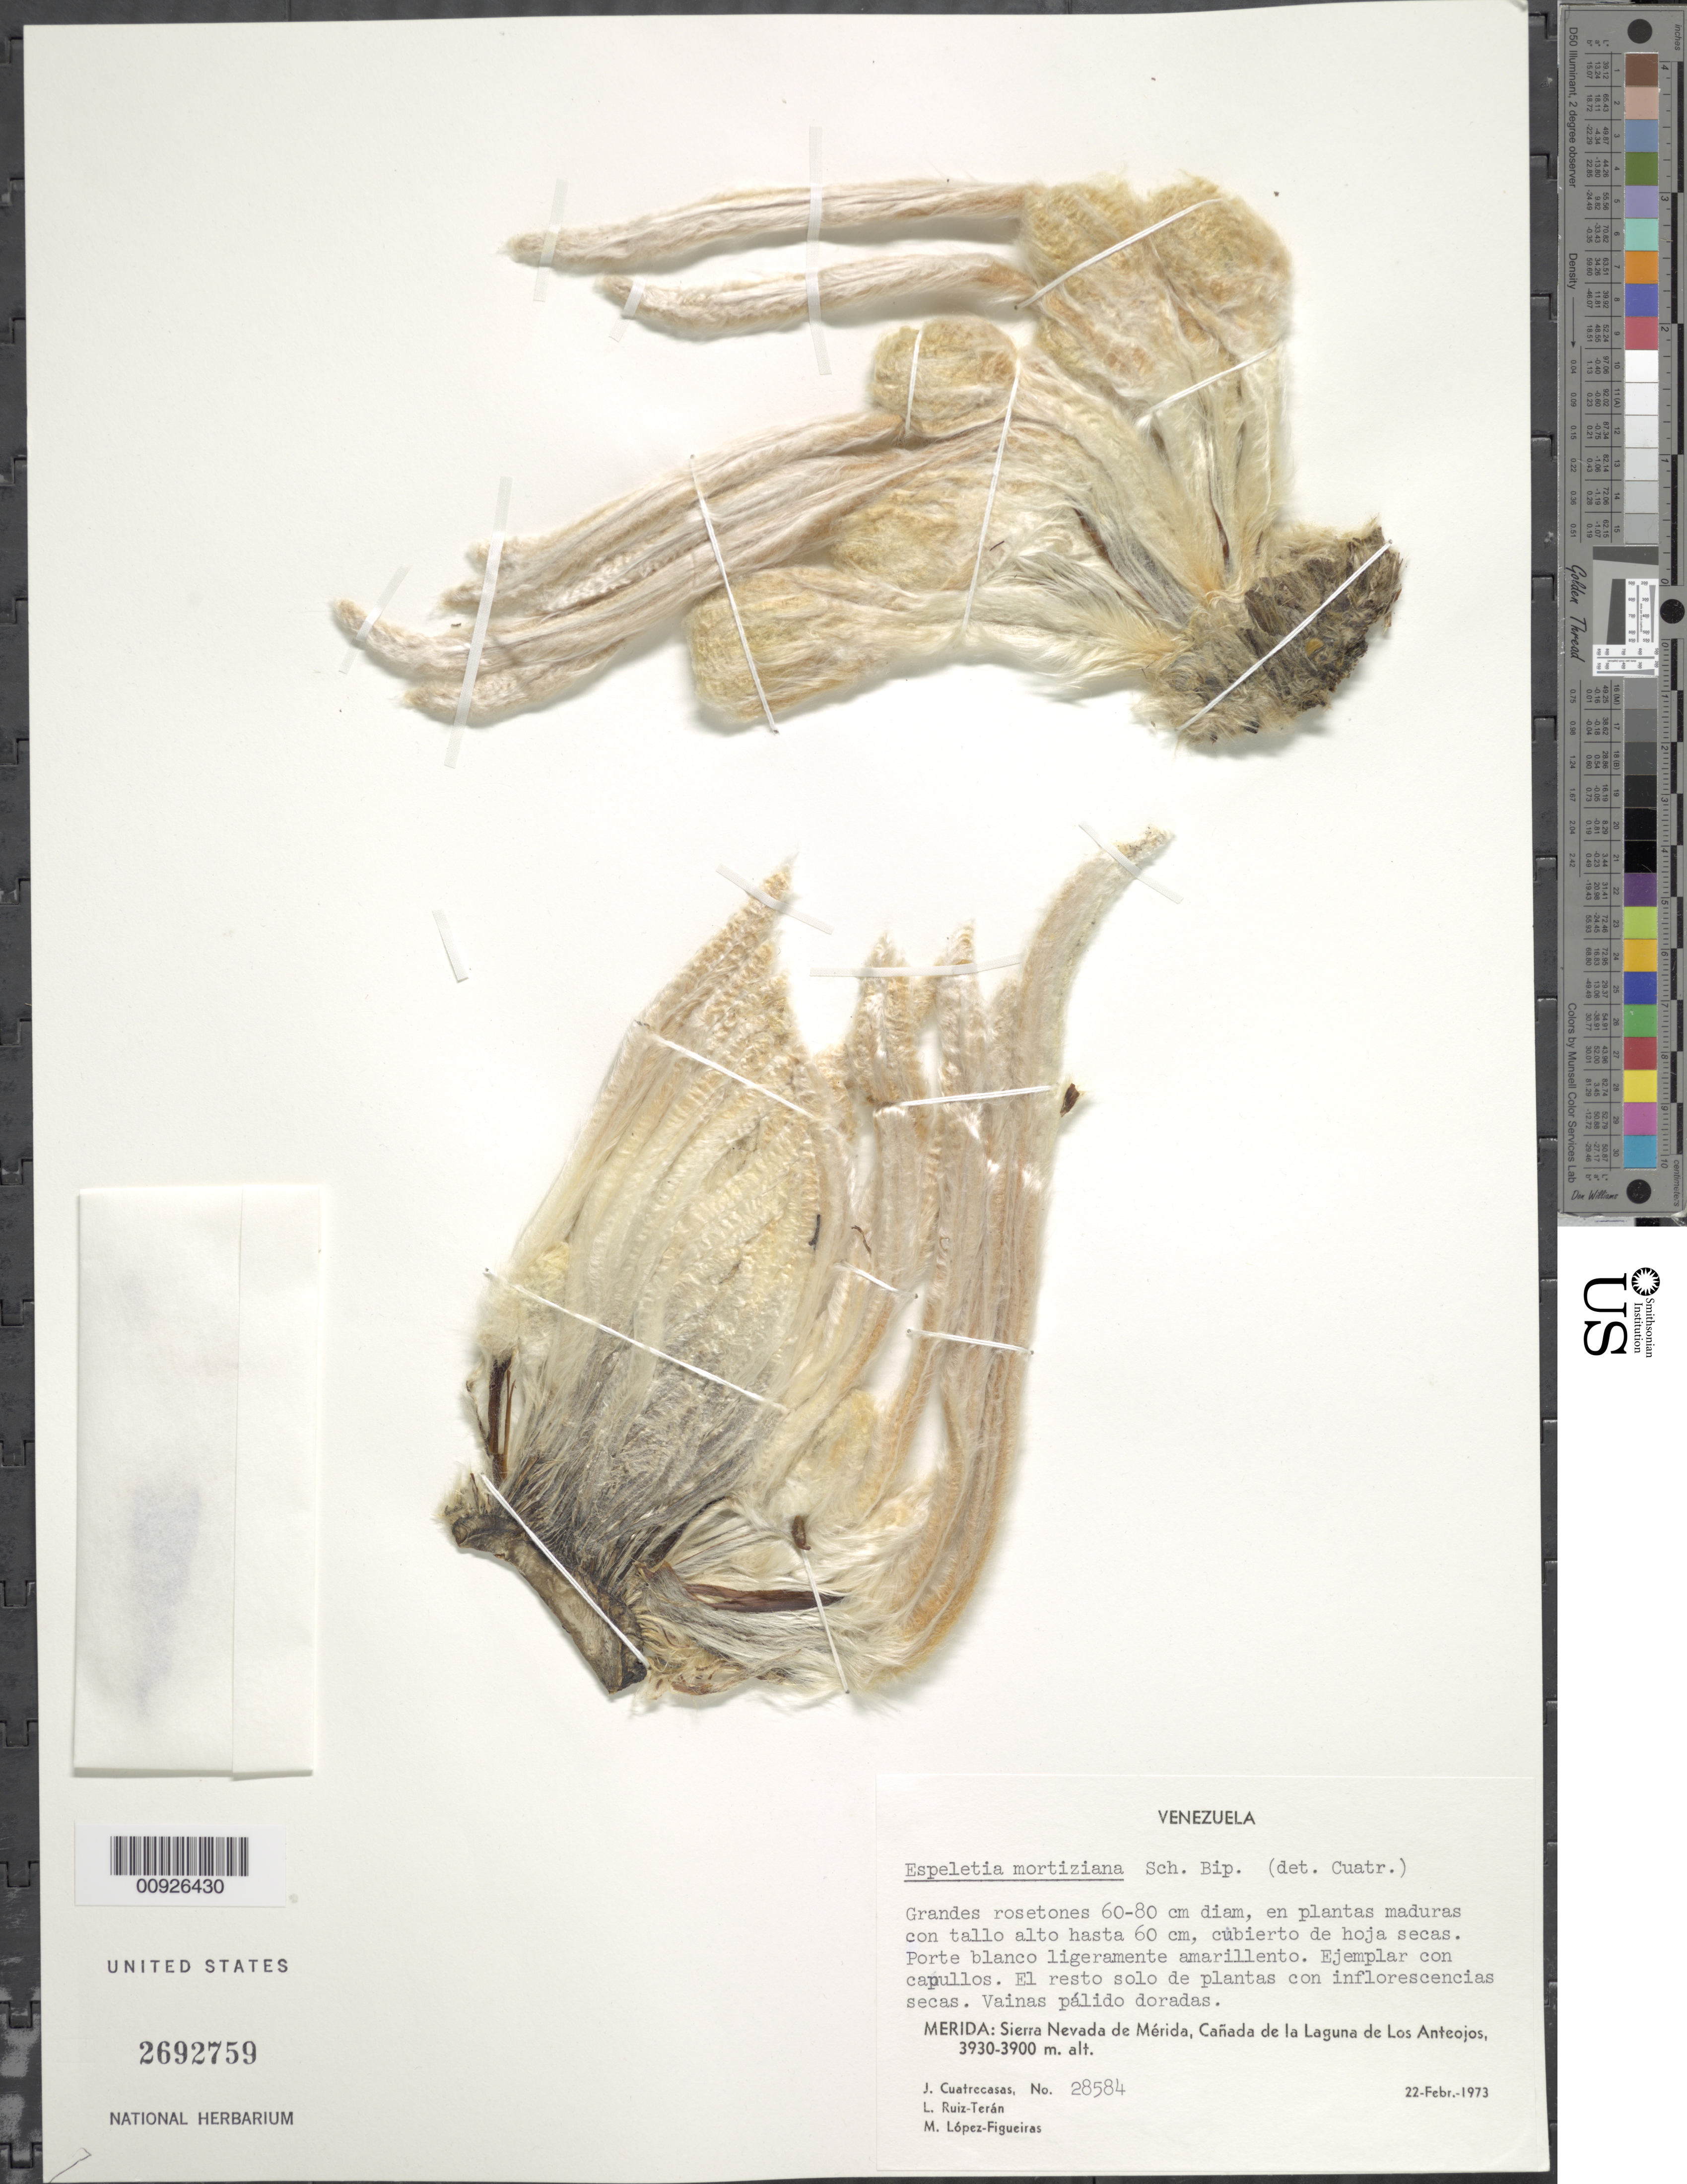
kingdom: Plantae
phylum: Tracheophyta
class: Magnoliopsida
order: Asterales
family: Asteraceae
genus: Coespeletia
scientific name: Coespeletia moritziana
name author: (Sch. Bip. ex Wedd.) Cuatrec.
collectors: J. Cuatrecasas, L. E. Ruíz-Terán & M. López Figueiras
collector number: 28584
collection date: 1973-02-22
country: Venezuela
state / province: Mérida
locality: Sierra nevada de Mérida, Cañada de la Laguna de Los Anteojos.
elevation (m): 3900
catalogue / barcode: US 2692759